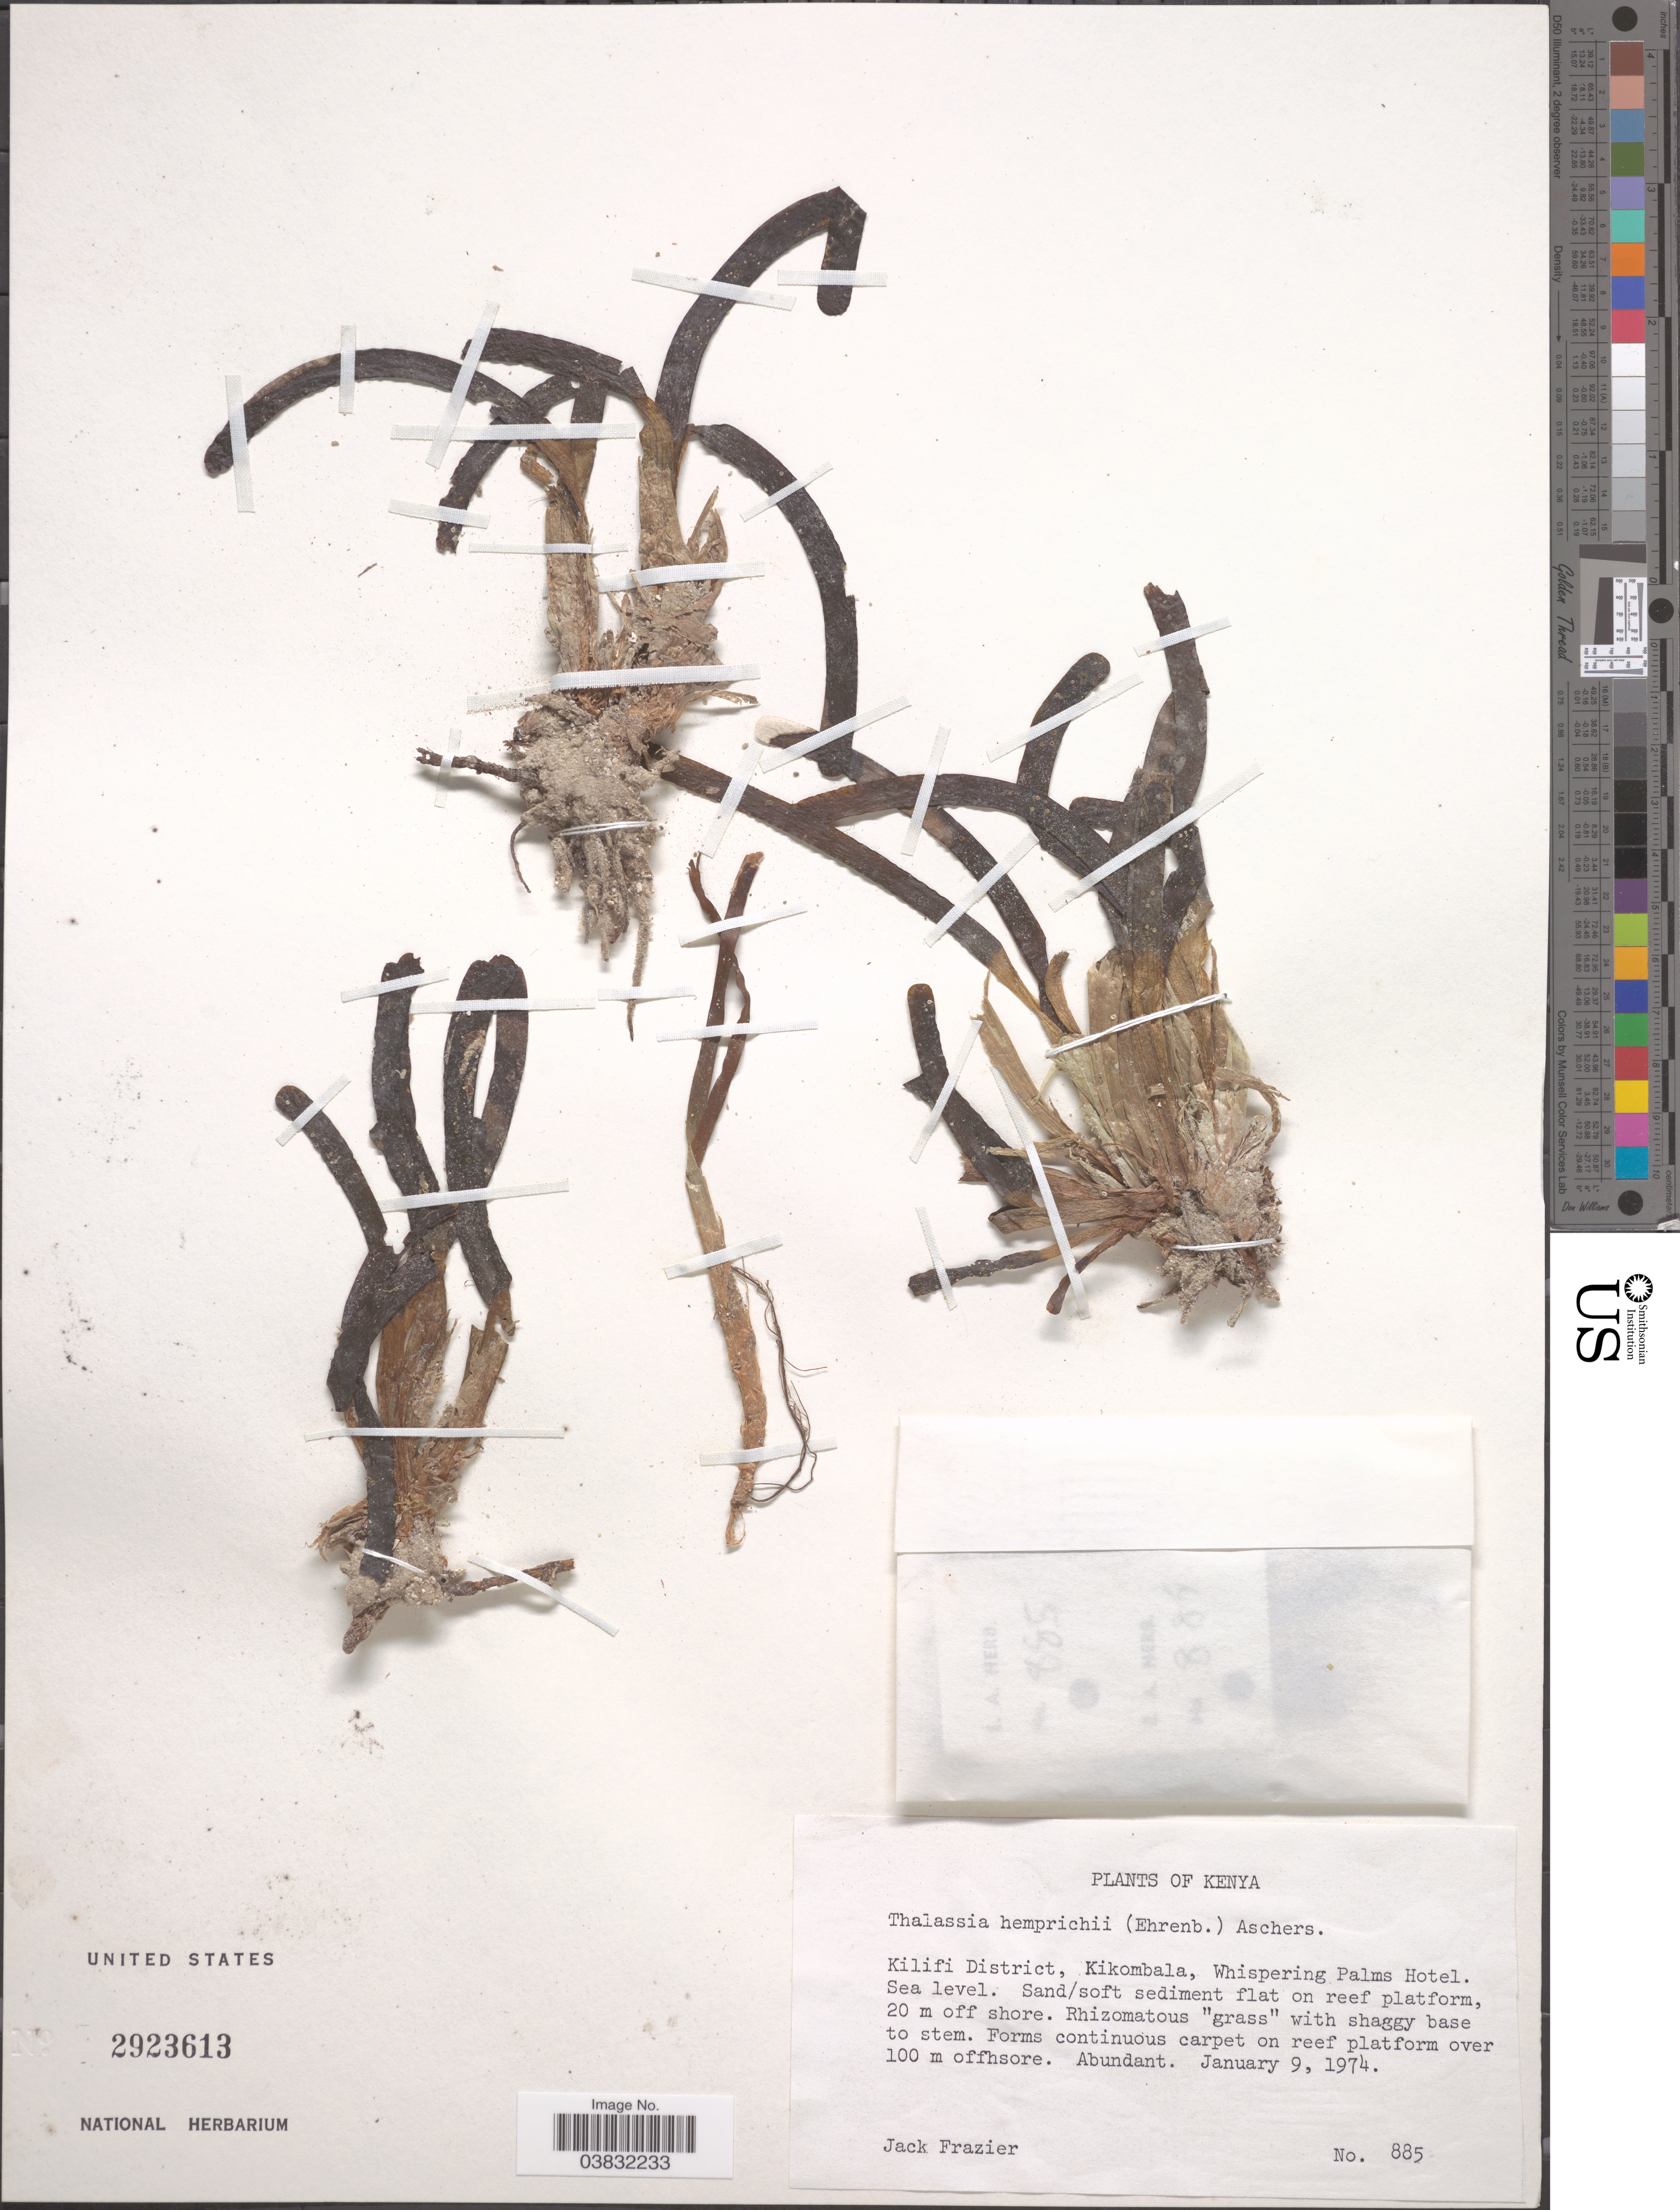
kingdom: Plantae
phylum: Tracheophyta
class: Liliopsida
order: Alismatales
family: Hydrocharitaceae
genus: Thalassia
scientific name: Thalassia hemprichii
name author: Asch.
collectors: J. Frazier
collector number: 885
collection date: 1974-01-09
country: Kenya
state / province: Kilifi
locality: Kilifi District, Kikombala, Whispering Palms Hotel.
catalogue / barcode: US 2923613